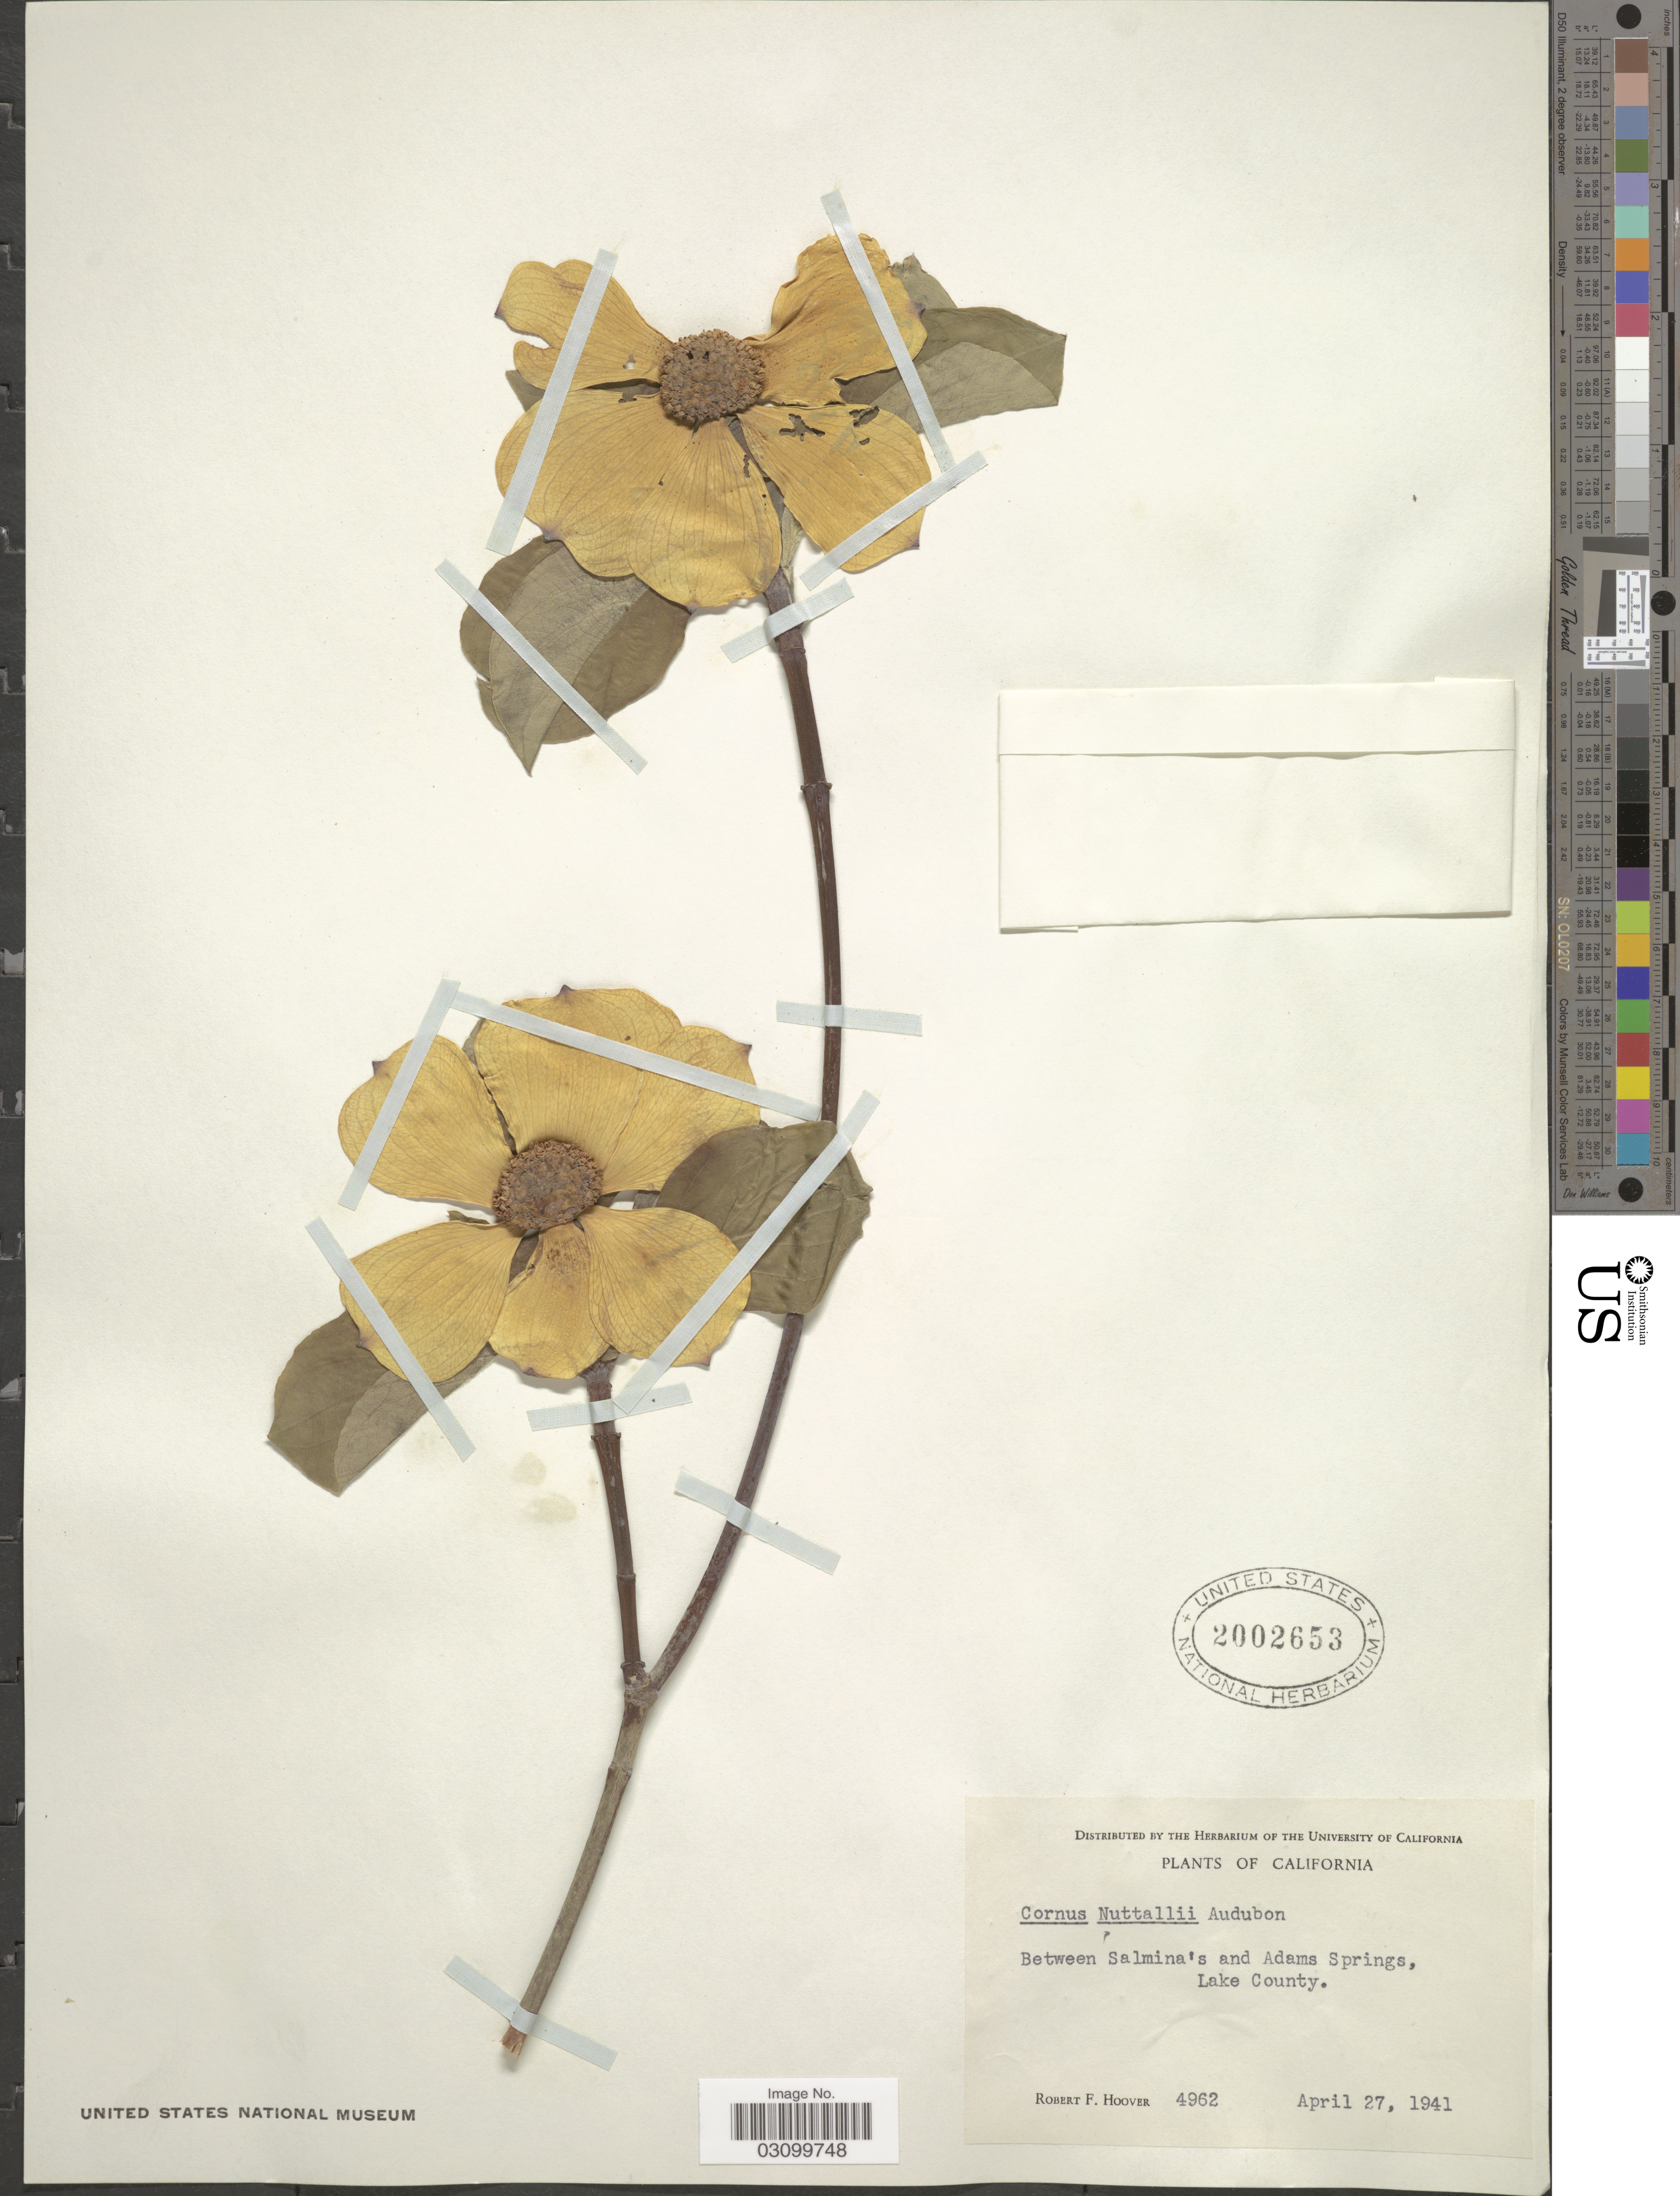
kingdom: Plantae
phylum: Tracheophyta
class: Magnoliopsida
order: Cornales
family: Cornaceae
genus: Cornus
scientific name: Cornus nuttallii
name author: Audubon ex Torr. & A. Gray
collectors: R. F. Hoover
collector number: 4962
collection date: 1941-04-27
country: United States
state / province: California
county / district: Lake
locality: Between Salmina's and Adams Springs, Lake County.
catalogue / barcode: US 2002653